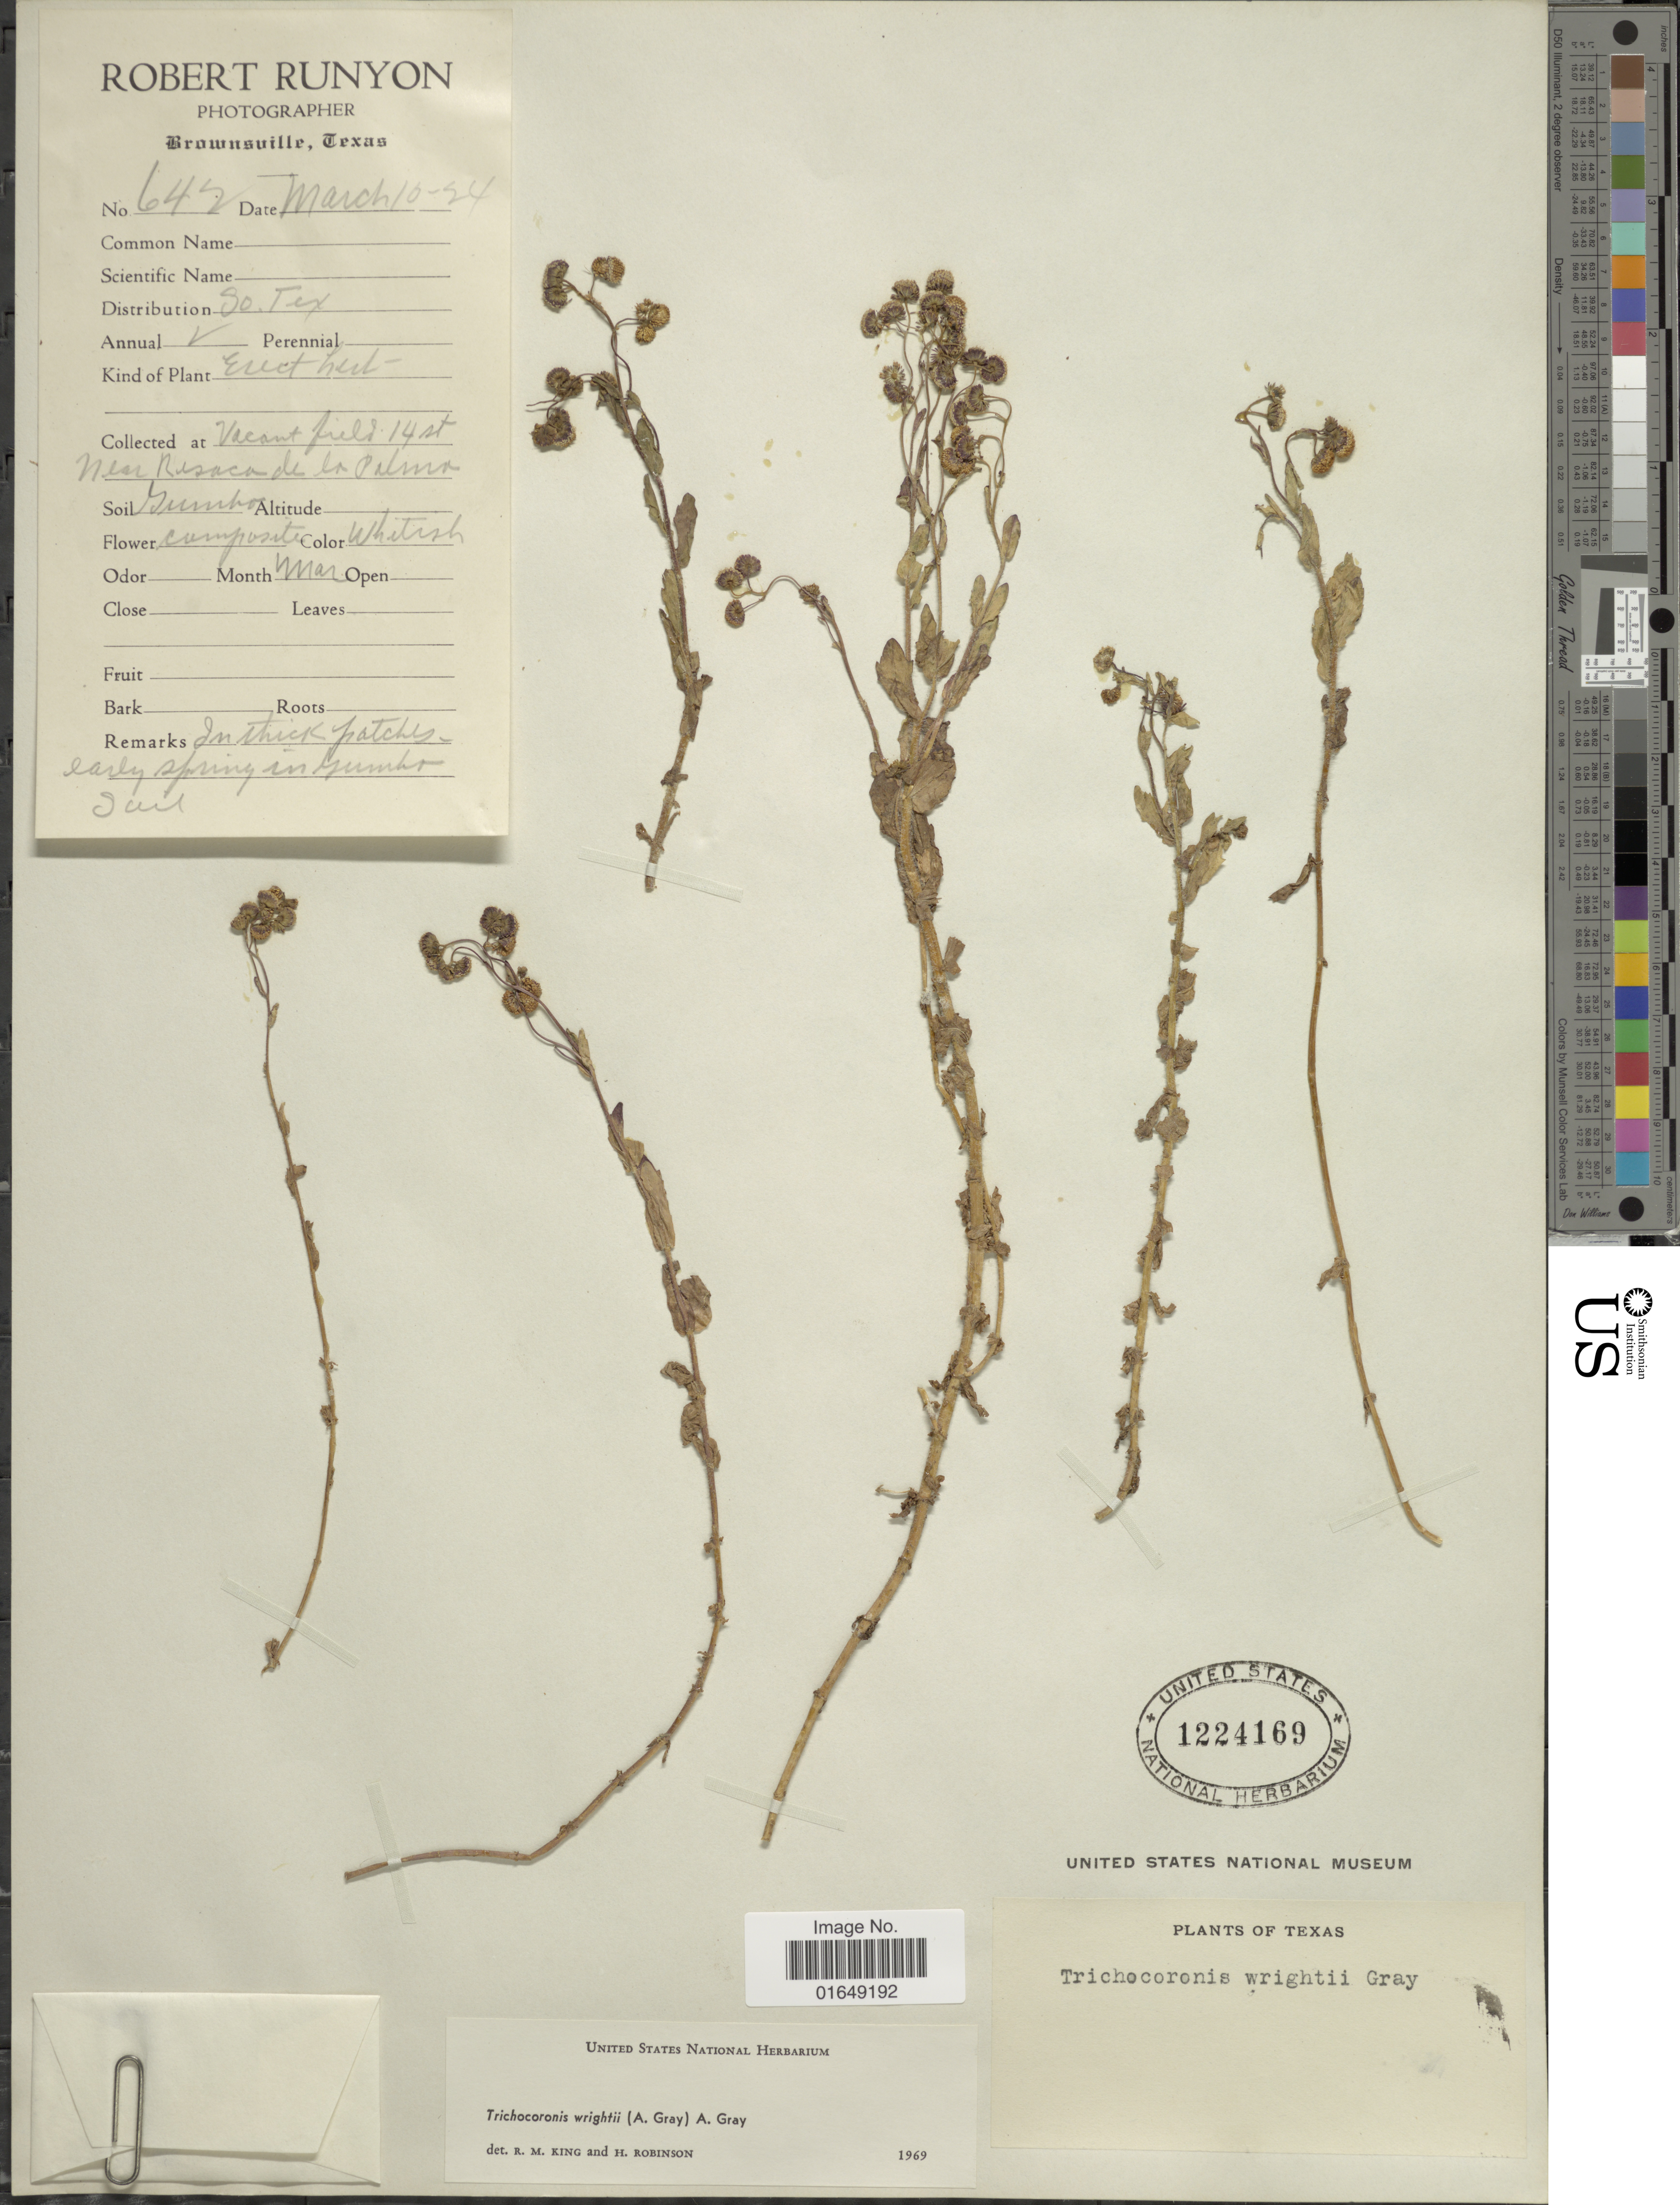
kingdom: Plantae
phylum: Tracheophyta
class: Magnoliopsida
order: Asterales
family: Asteraceae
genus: Trichocoronis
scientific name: Trichocoronis wrightii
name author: (Torr.) A. Gray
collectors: R. Runyon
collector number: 642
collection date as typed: Transcribed d/m/y: 10/3/24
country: United States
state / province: Texas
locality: Brownsville, Vacant field 14st near Resaca de la Palma.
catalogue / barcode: US 1224169